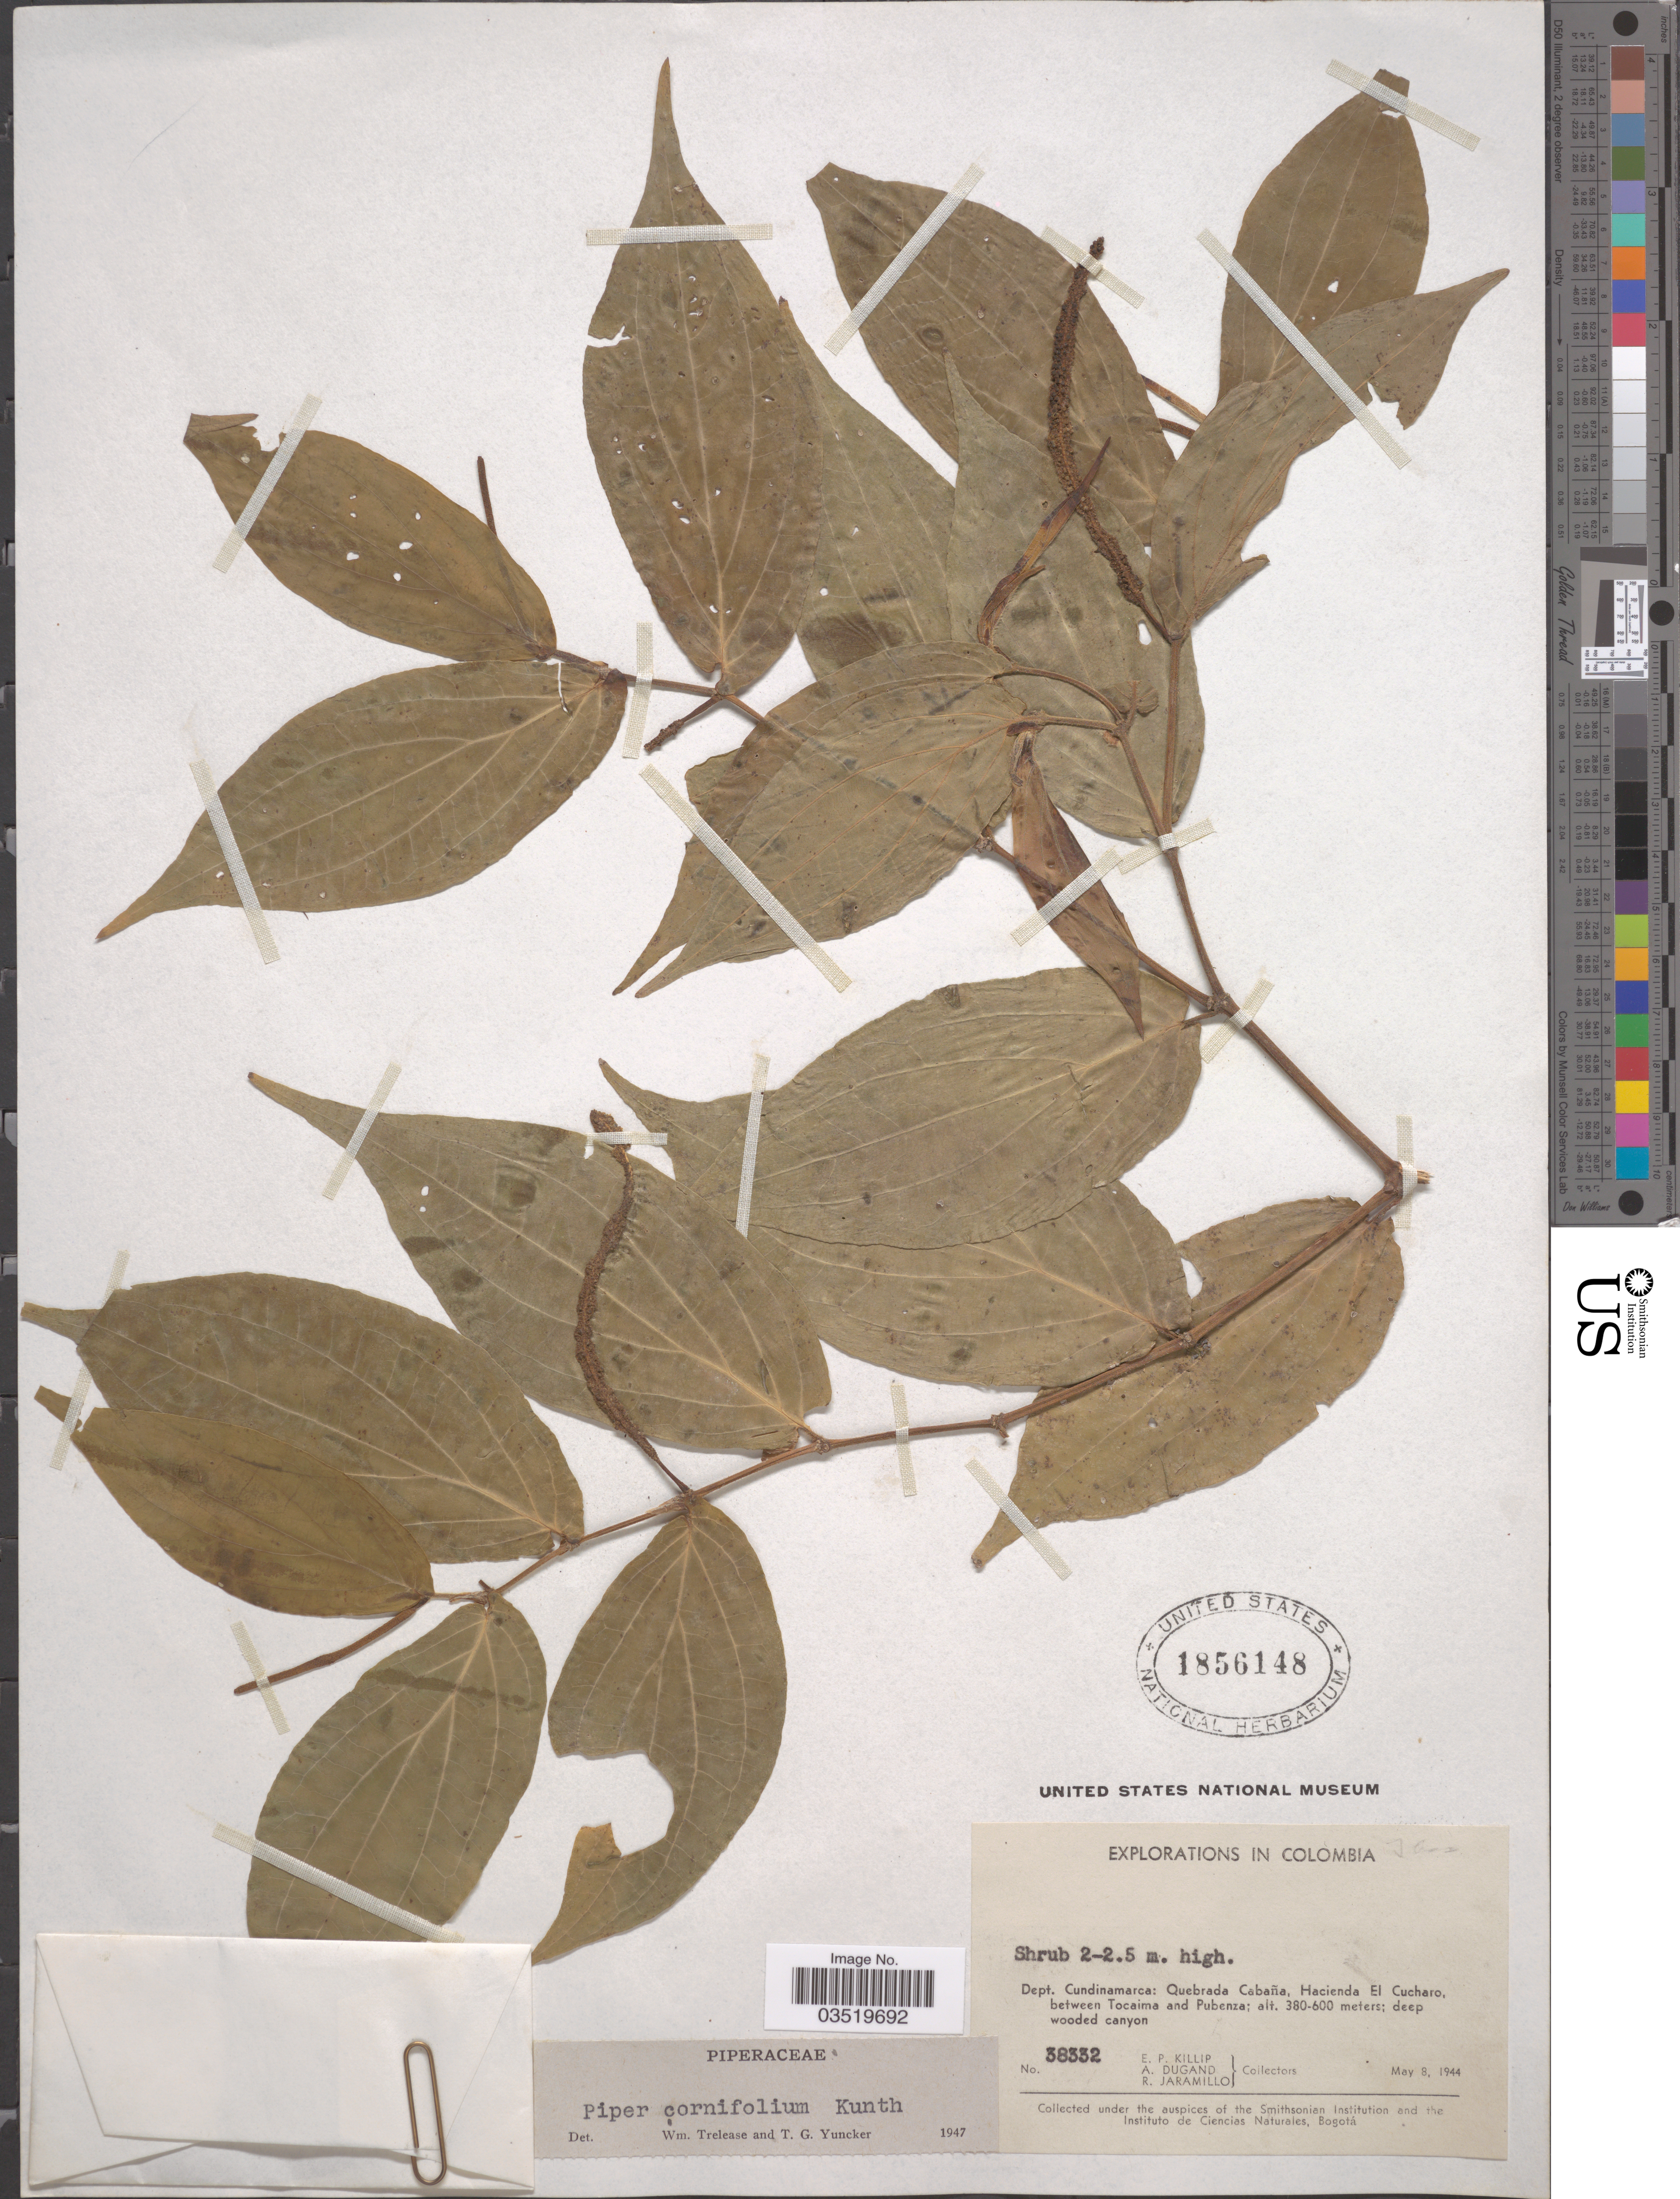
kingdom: Plantae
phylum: Tracheophyta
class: Magnoliopsida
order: Piperales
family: Piperaceae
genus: Piper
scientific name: Piper cornifolium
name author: Kunth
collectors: E. P. Killip, A. Dugand & R. Jaramillo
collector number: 38332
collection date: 1944-05-08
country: Colombia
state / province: Cundinamarca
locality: Dept. Cundinamarca: Quebrada Cabaña, Hacienda El Cucharo, between Tocaima and Pubenza.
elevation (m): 380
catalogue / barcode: US 1856148